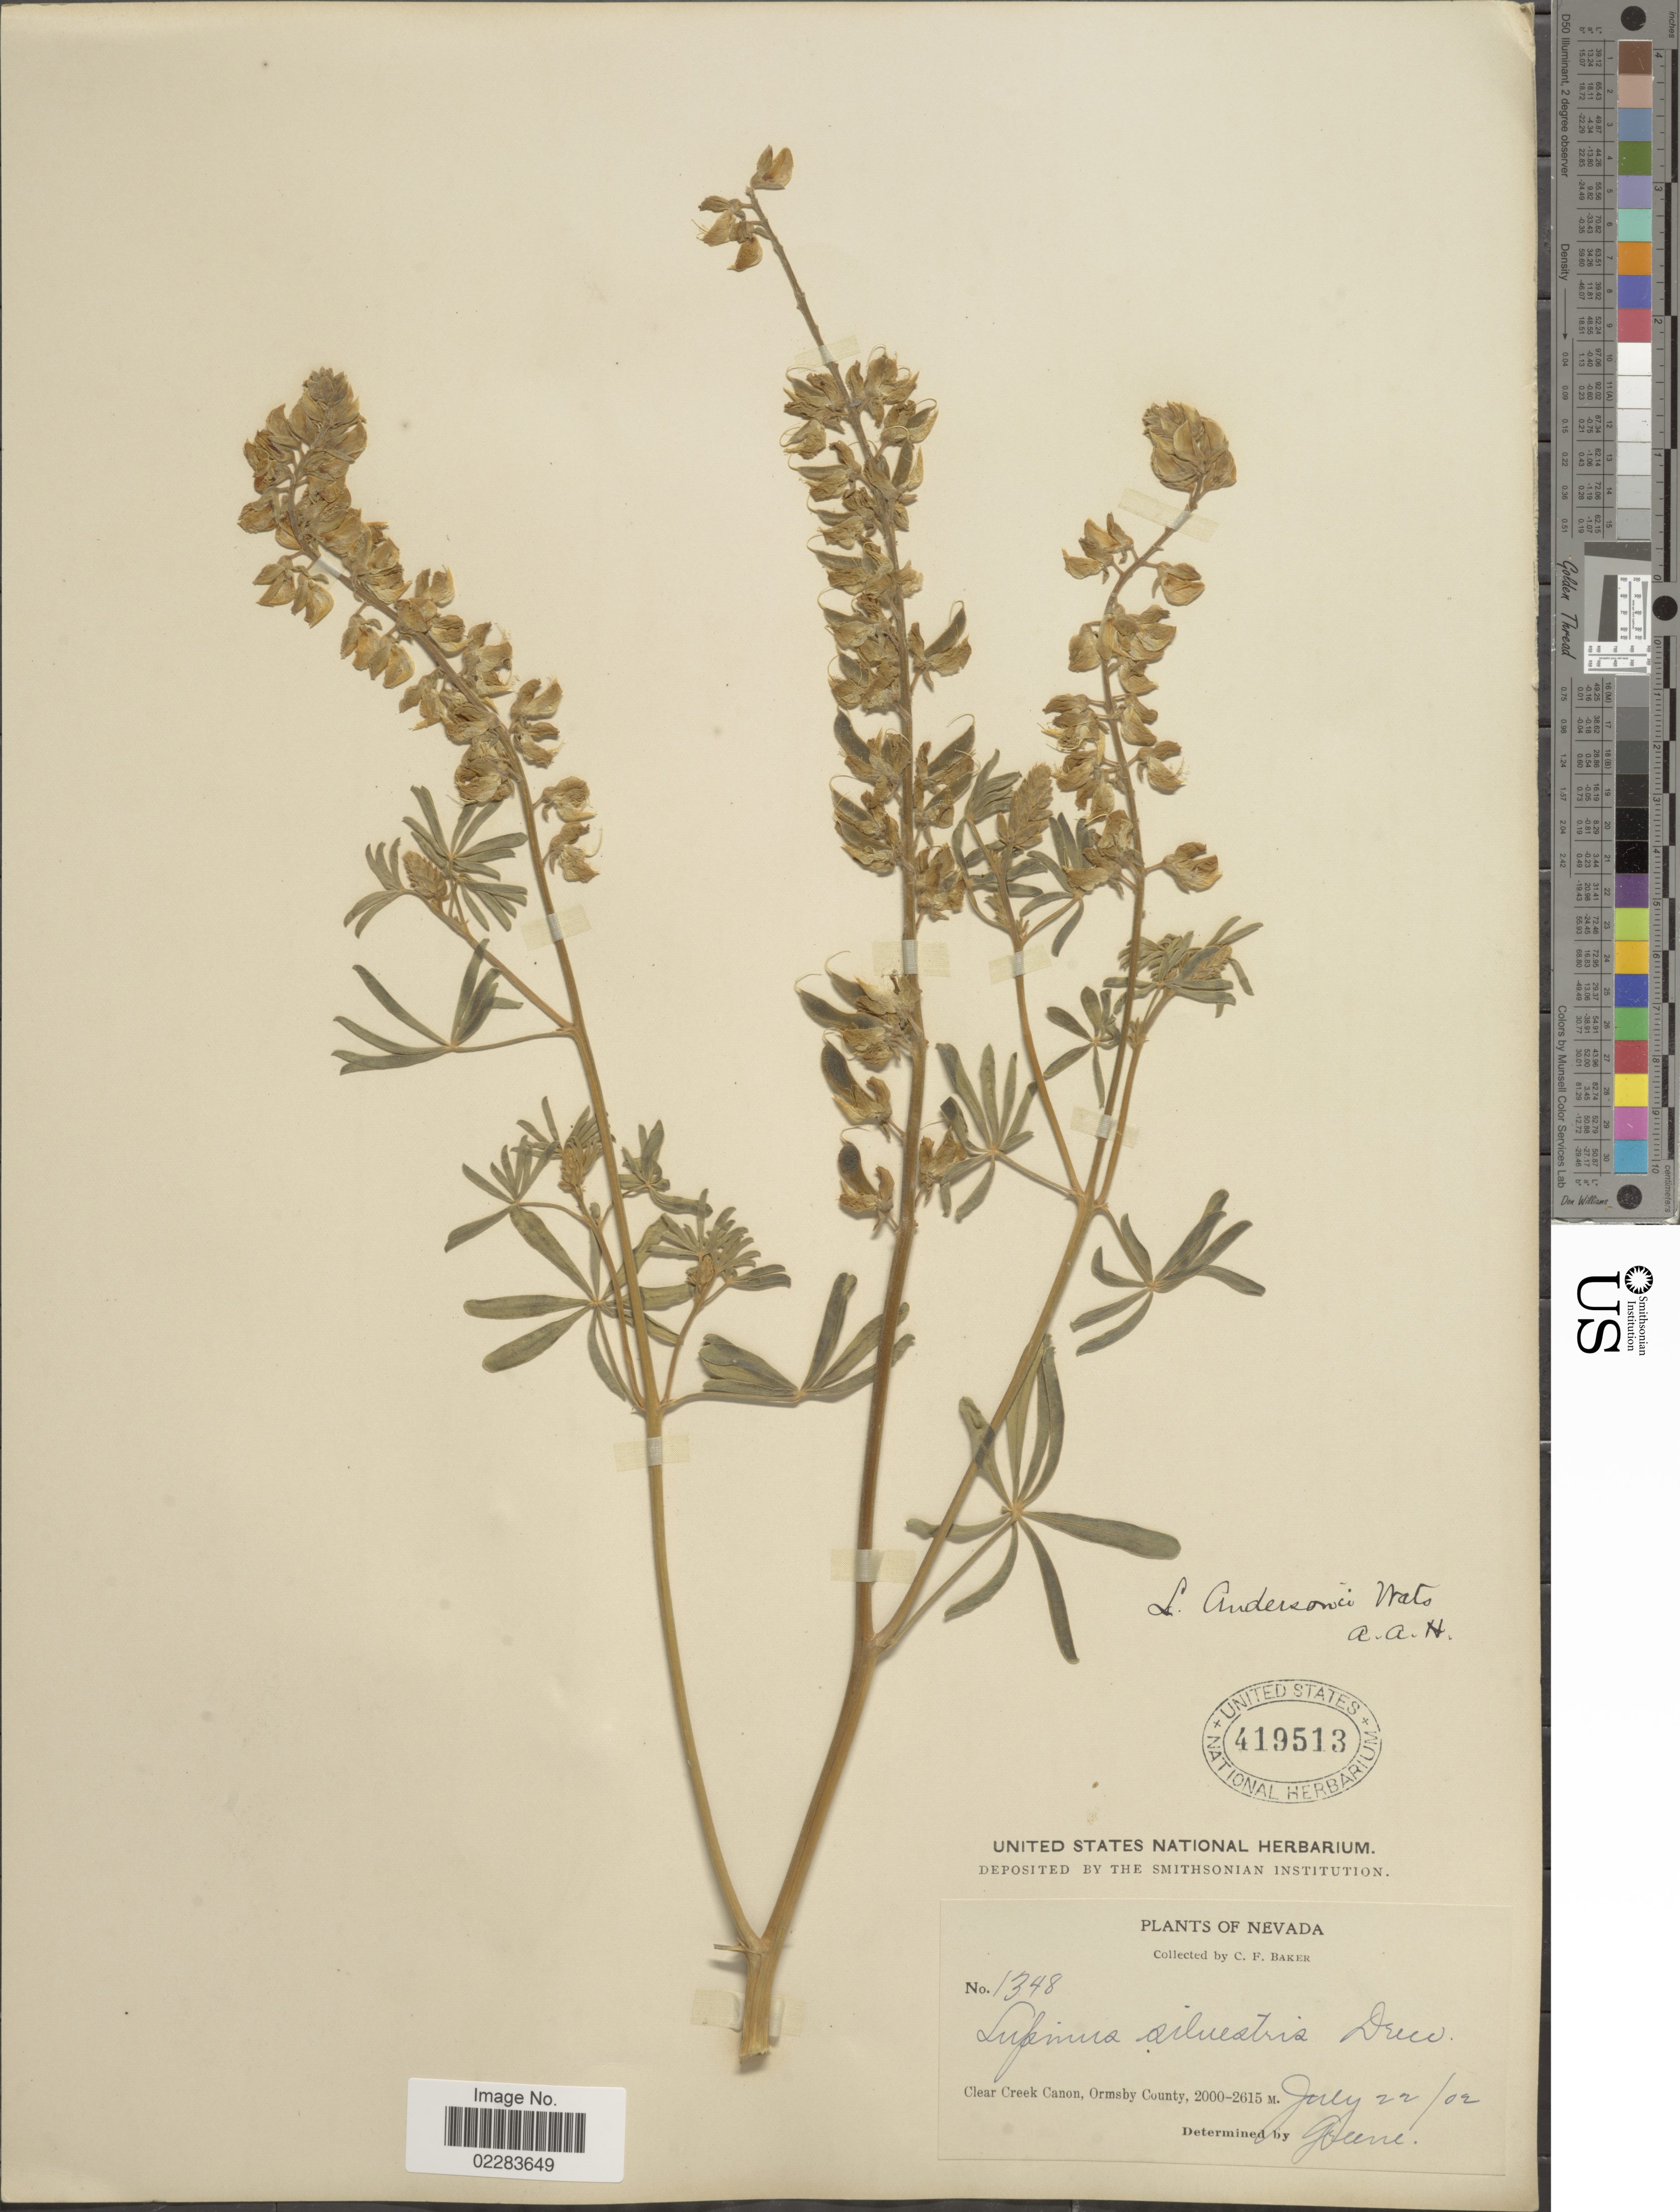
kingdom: Plantae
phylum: Tracheophyta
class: Magnoliopsida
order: Fabales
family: Fabaceae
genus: Lupinus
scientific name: Lupinus albicaulis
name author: Douglas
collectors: C. F. Baker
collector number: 1348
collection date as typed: Transcribed d/m/y: 22/7/2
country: United States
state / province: Nevada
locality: Clear Creek Canon, Ormsby County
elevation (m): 2000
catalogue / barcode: US 419513